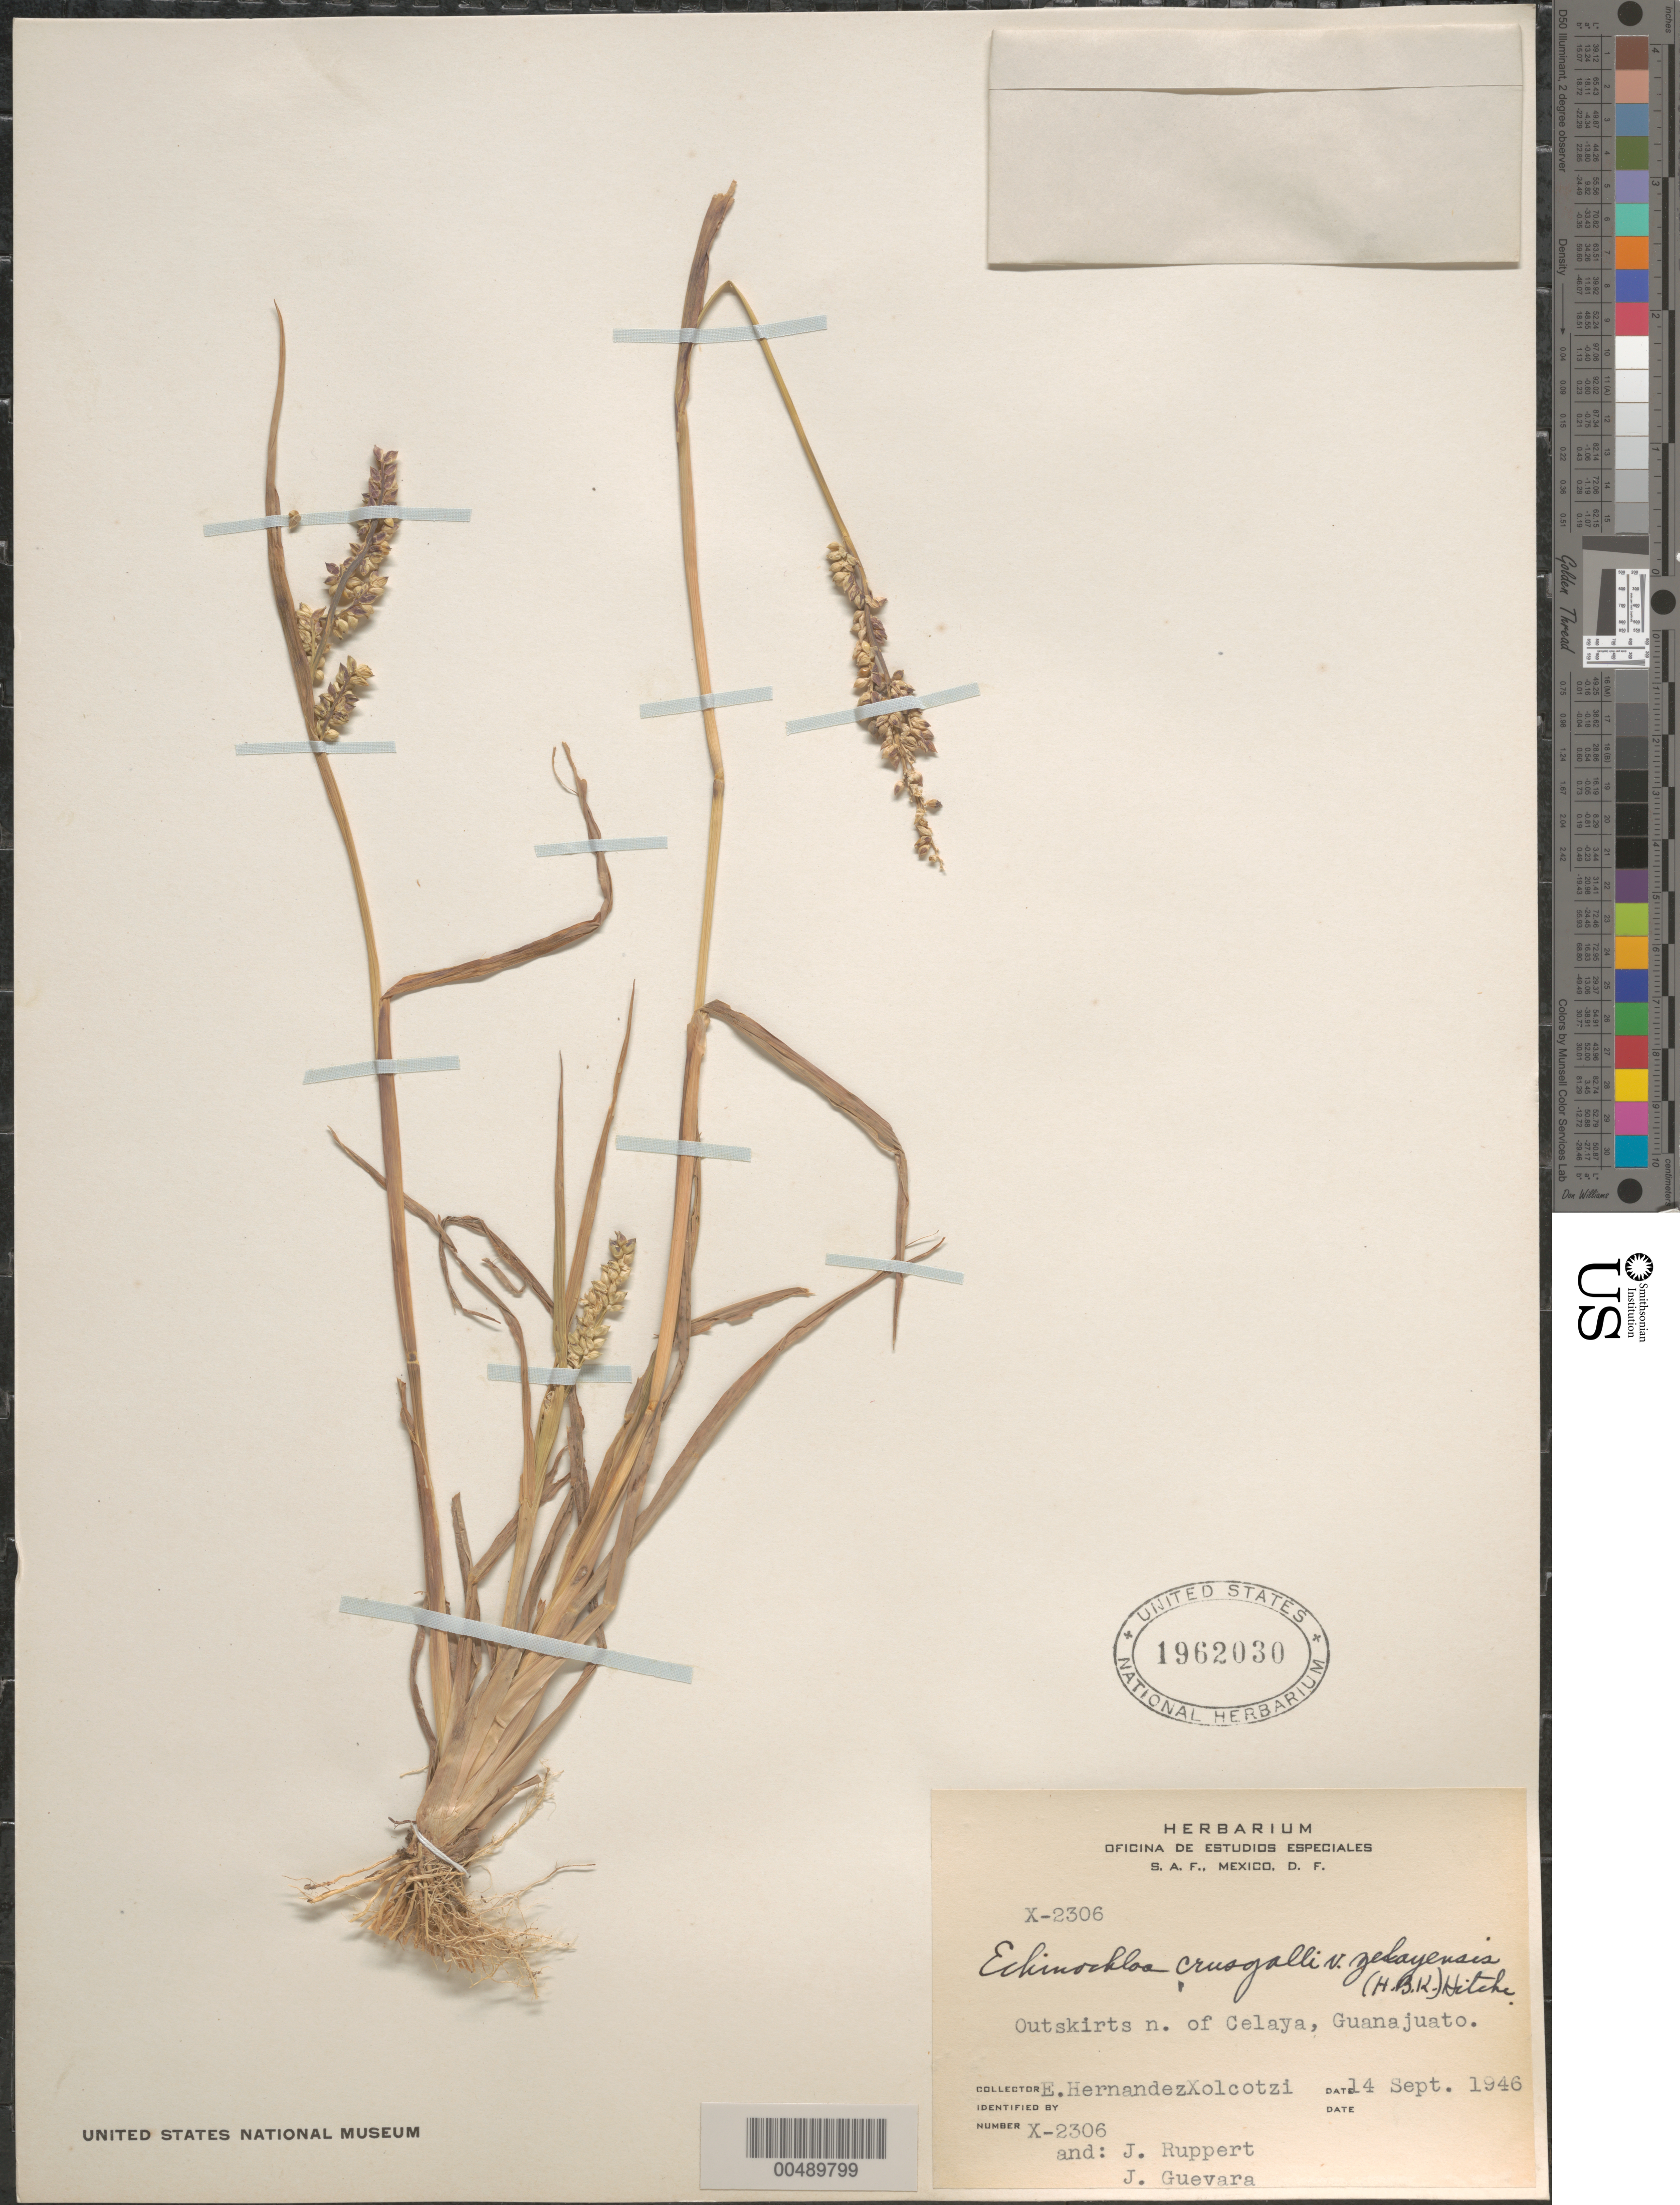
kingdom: Plantae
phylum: Tracheophyta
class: Liliopsida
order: Poales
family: Poaceae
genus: Echinochloa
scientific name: Echinochloa crus-galli var. zelayensis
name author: (Kunth) Hitchc.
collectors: E. I. Hernández-X., J. Ruppert & J. Guevara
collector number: X-2306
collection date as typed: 14 Sep 1946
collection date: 1946-09-14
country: Mexico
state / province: Guanajuato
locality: Outskirts N of Celaya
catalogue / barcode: US 1962030